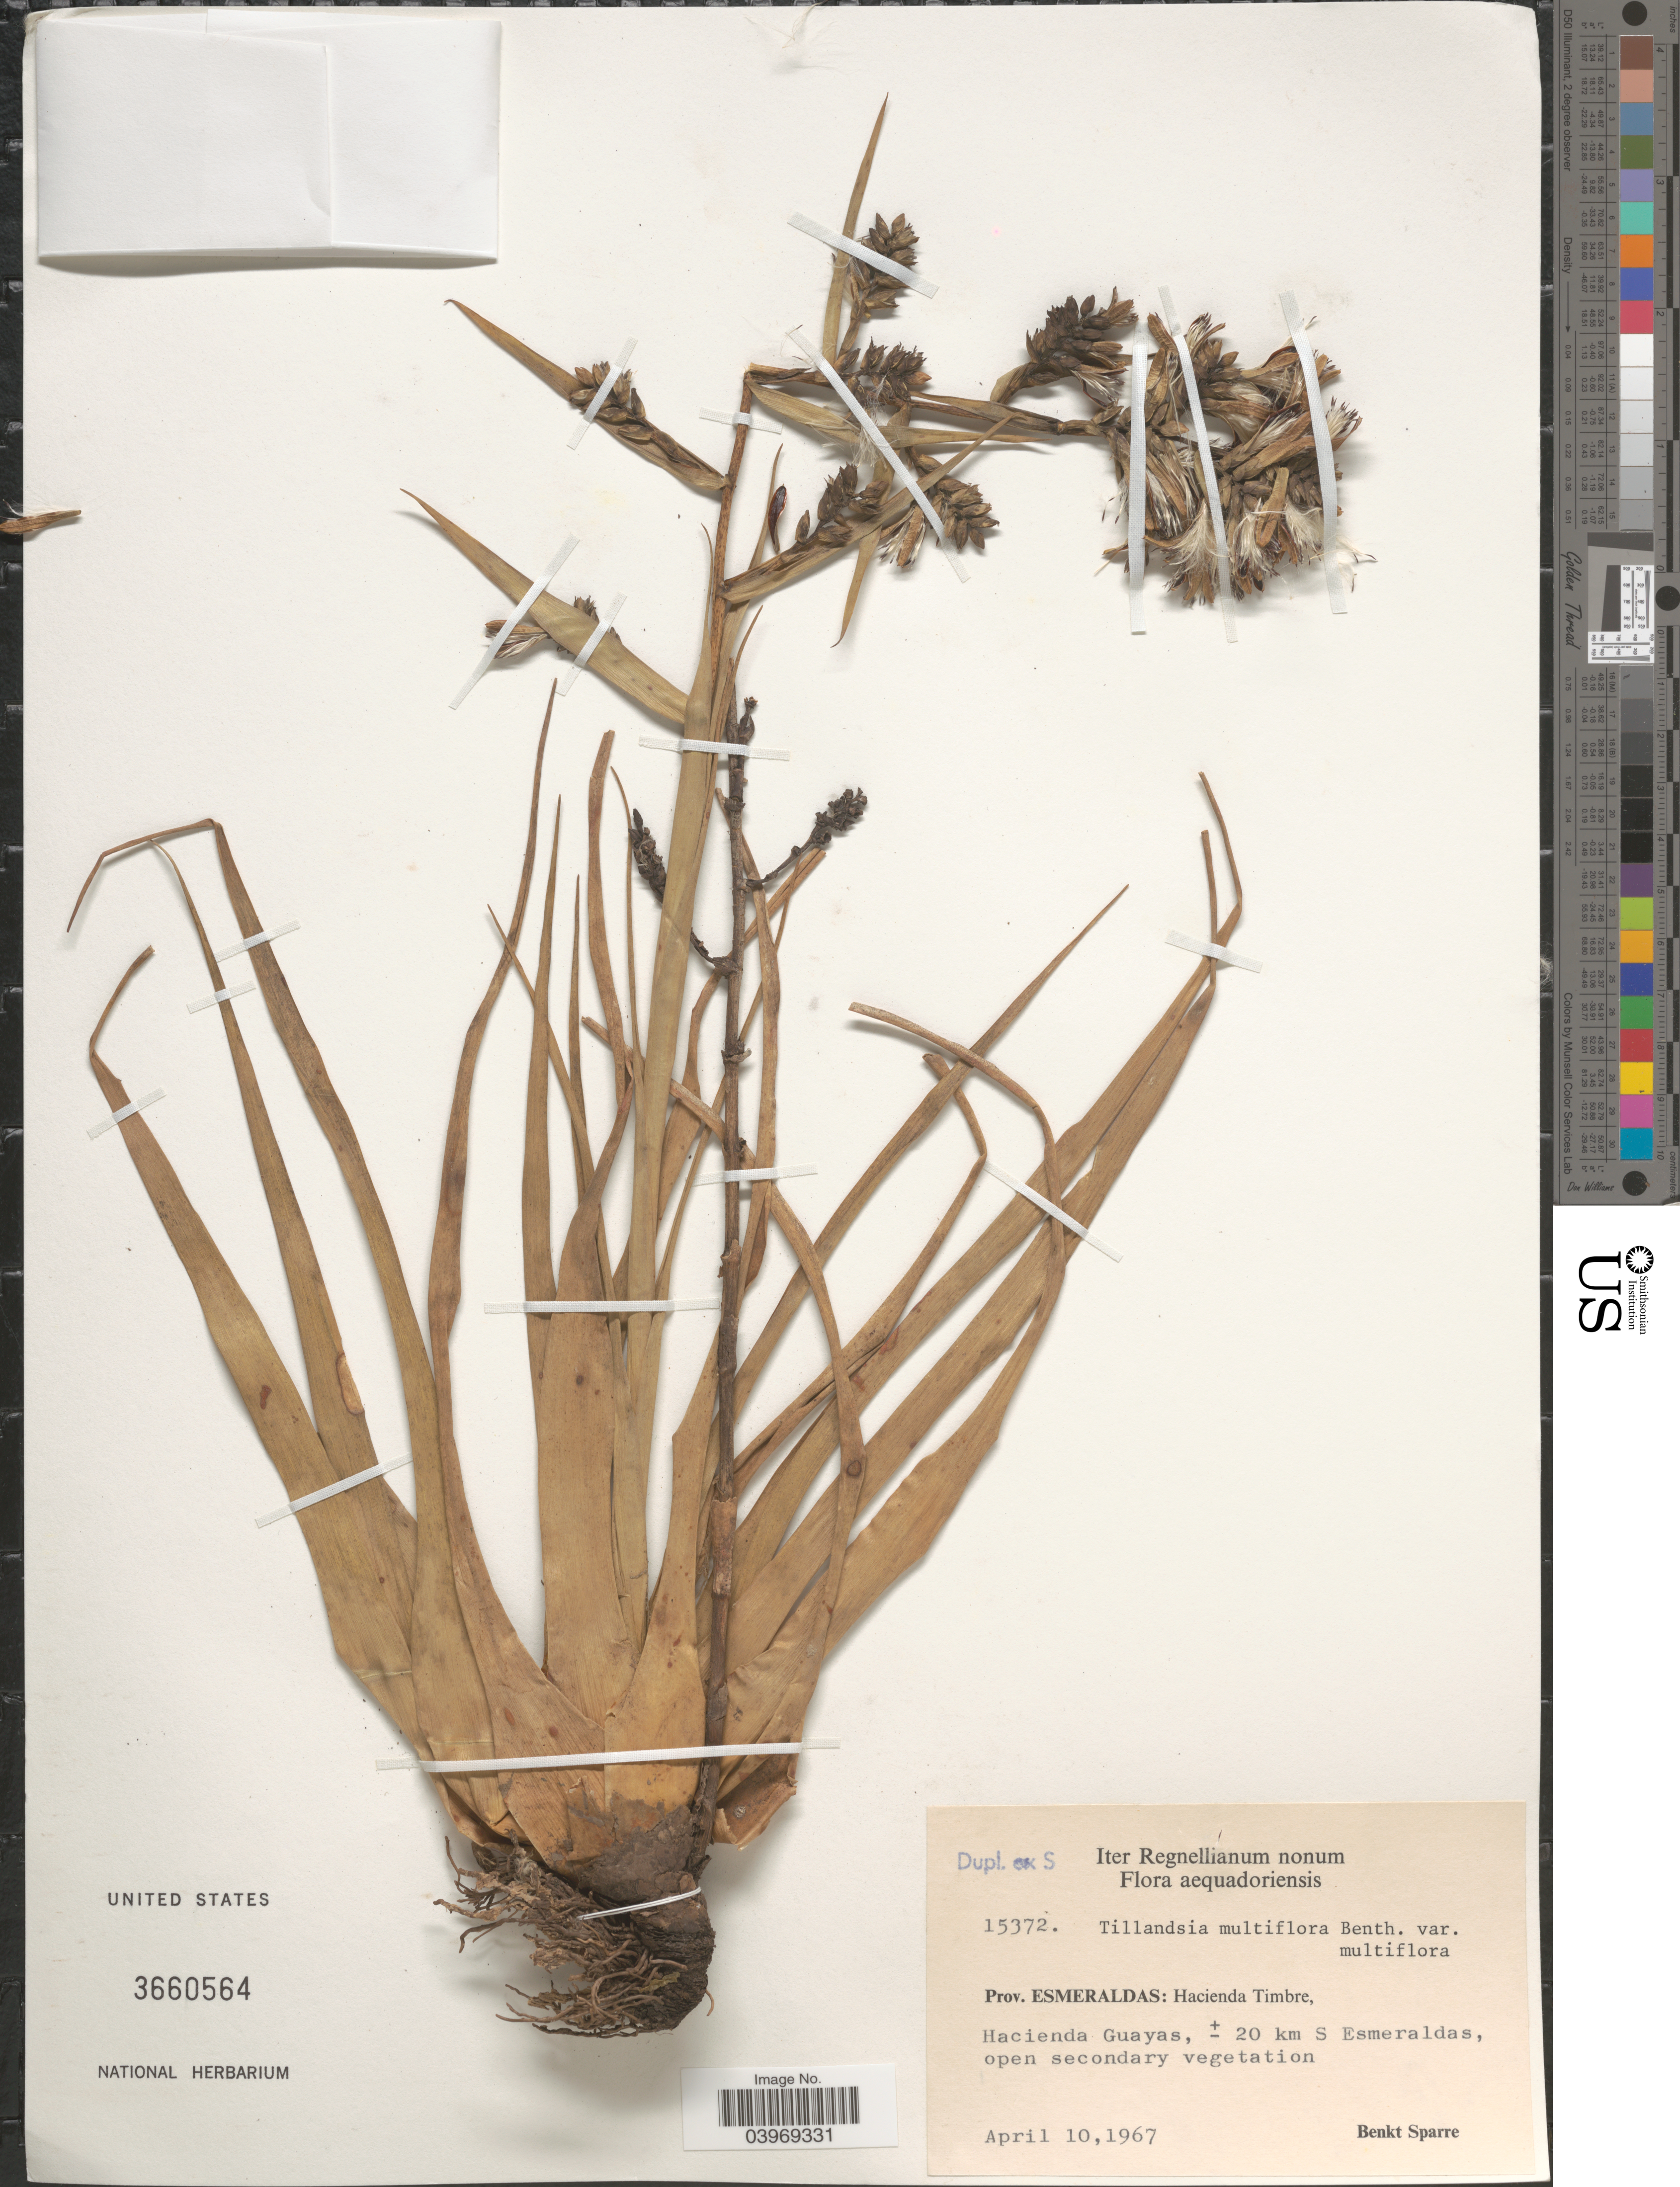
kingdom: Plantae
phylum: Tracheophyta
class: Liliopsida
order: Poales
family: Bromeliaceae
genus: Racinaea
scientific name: Racinaea multiflora var. multiflora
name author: (Benth.) M.A. Spencer & L.B. Sm.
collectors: B. Sparre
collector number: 15372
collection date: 1967-04-10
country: Ecuador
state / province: Esmeraldas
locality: Hacienda Timbre, Hacienda Guayas, ± 20 km S Esmeraldas.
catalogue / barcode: US 3660564